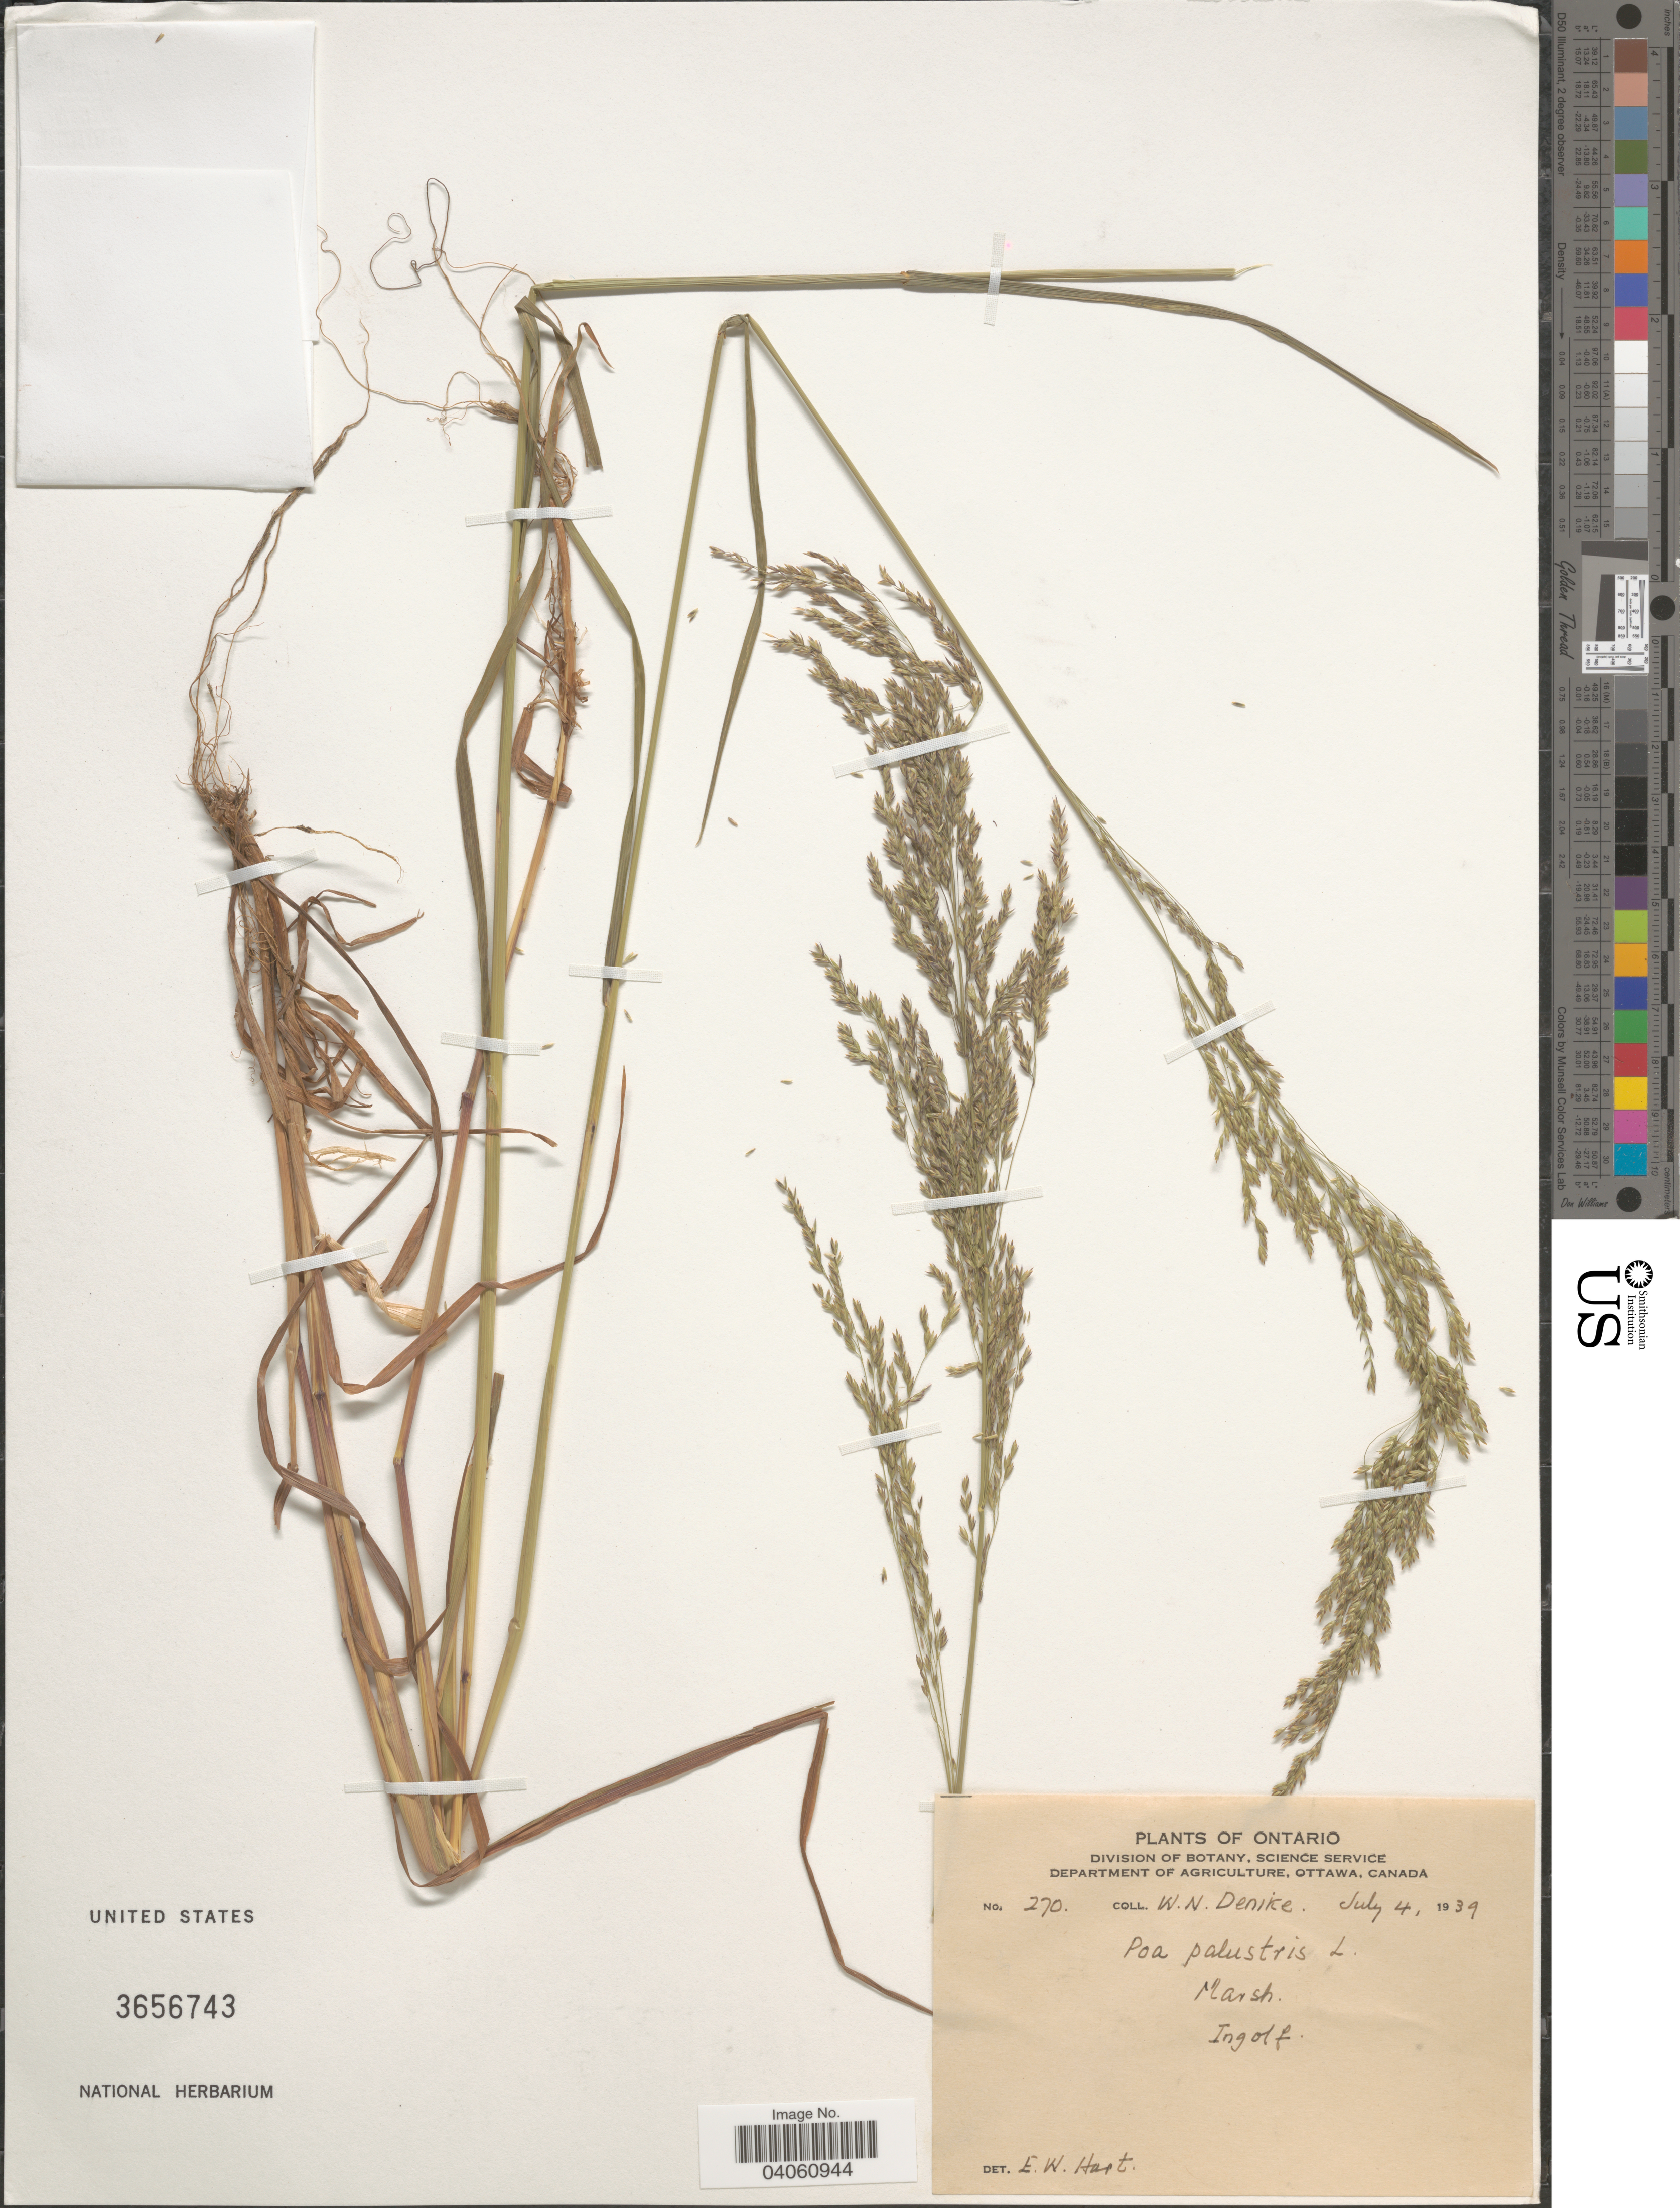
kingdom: Plantae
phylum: Tracheophyta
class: Liliopsida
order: Poales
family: Poaceae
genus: Poa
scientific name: Poa palustris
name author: L.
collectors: W. Denike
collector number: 270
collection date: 1939-07-04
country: Canada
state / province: Ontario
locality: Marsh. Ingolf.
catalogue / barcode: US 3656743